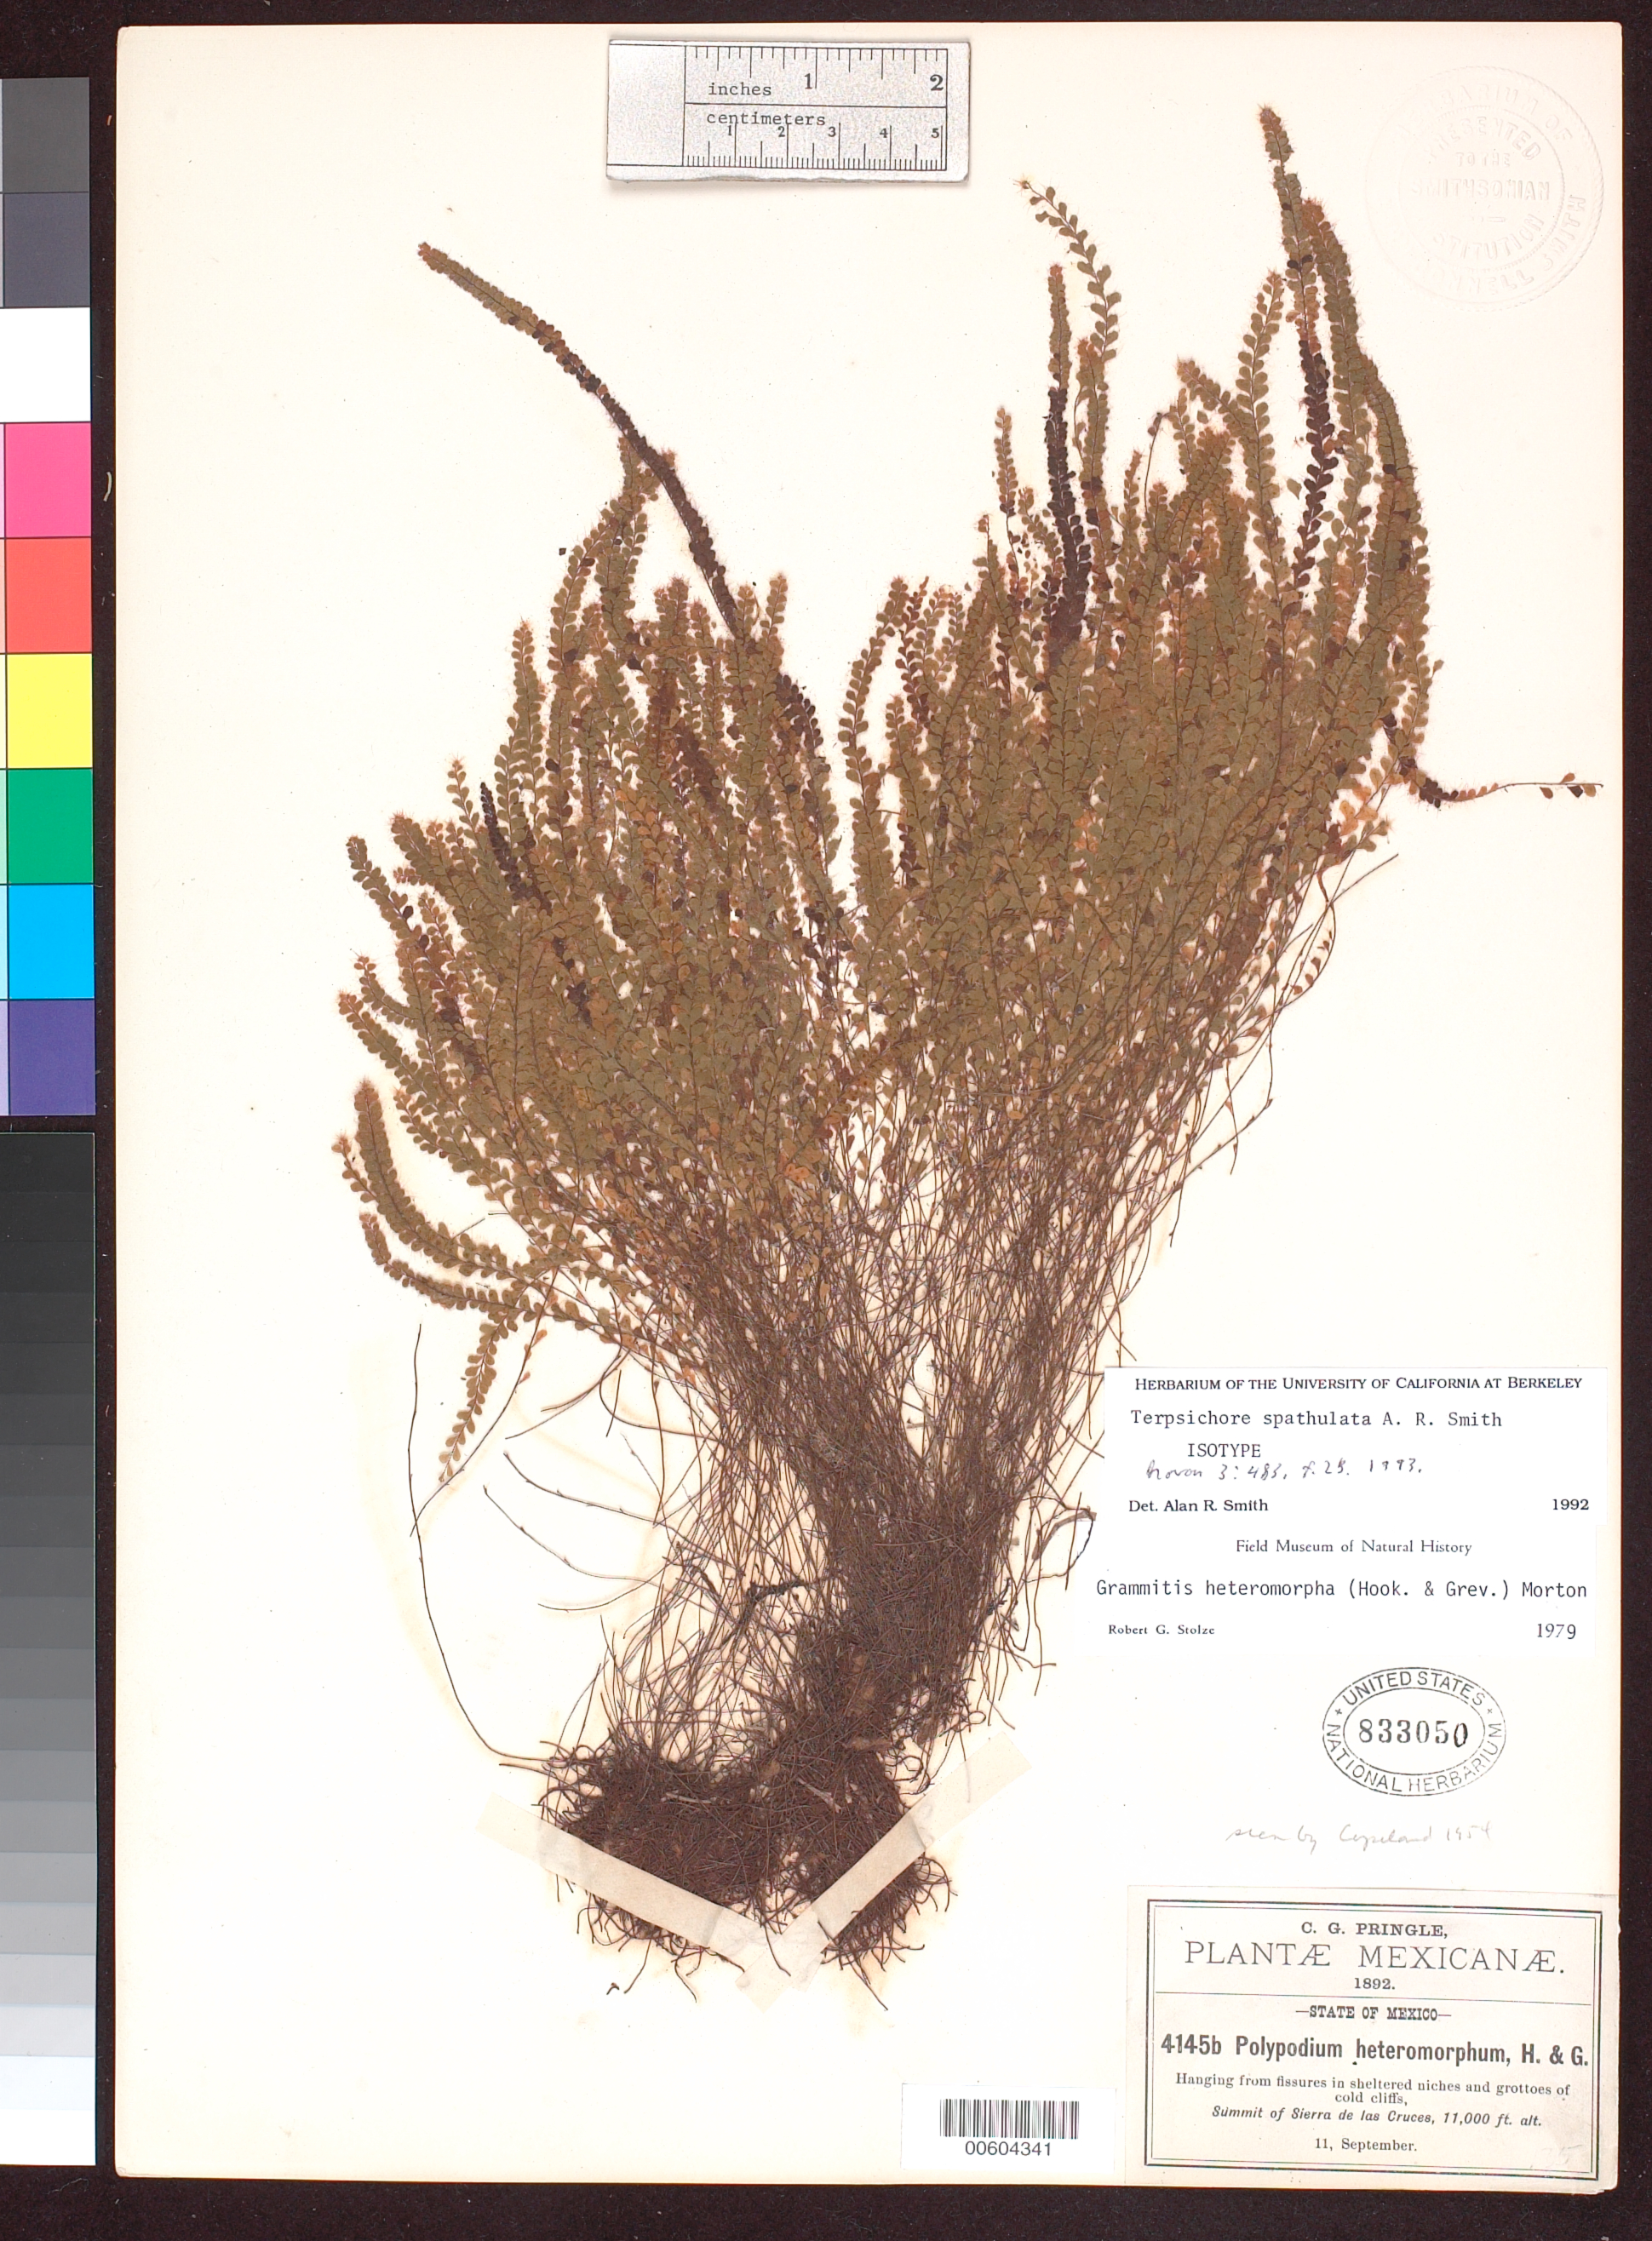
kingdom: Plantae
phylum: Tracheophyta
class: Polypodiopsida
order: Polypodiales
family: Polypodiaceae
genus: Terpsichore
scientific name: Terpsichore spathulata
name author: A.R. Sm.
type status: Isotype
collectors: C. G. Pringle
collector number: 4145b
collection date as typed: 11 Sep 1892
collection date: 1892-09-11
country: Mexico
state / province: México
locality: Summit of Sierra de Las Cruces.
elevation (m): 305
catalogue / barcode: US 833050